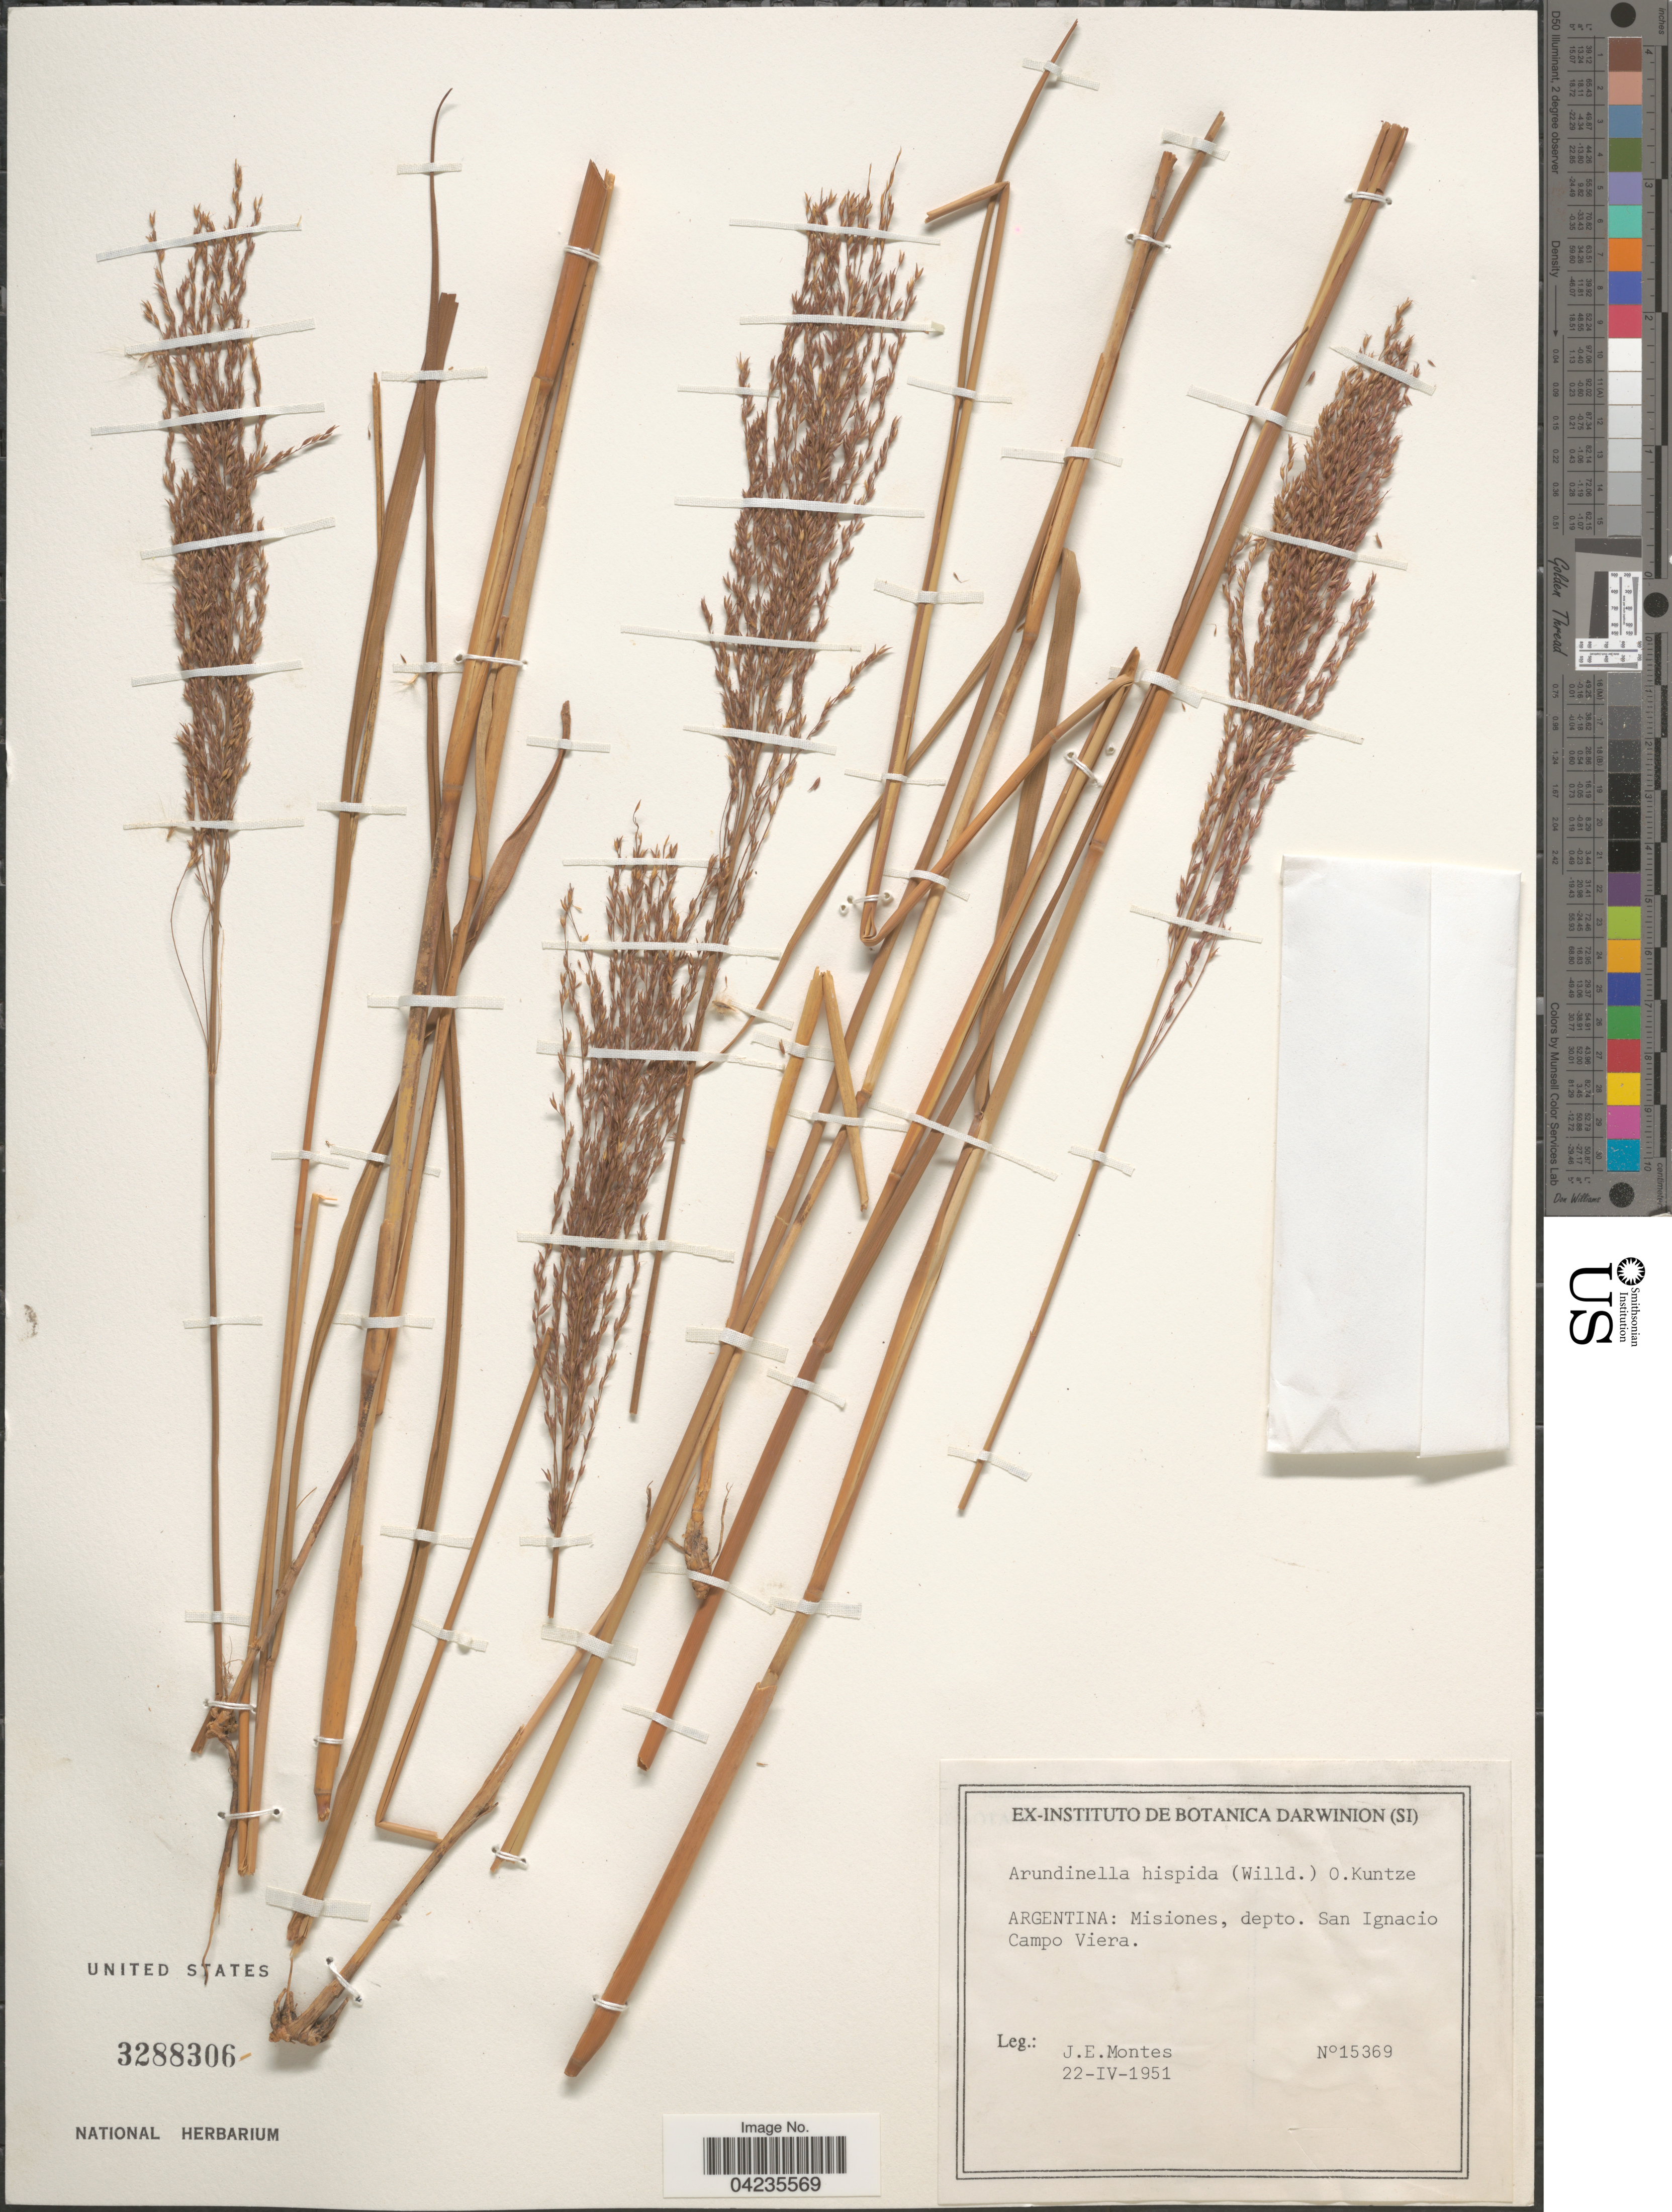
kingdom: Plantae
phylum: Tracheophyta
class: Liliopsida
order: Poales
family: Poaceae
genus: Arundinella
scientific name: Arundinella hispida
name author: (Humb. & Bonpl. ex Willd.) Kuntze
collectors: J. E. Montes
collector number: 15369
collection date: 1951-04-22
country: Argentina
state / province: Misiones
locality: Misiones, depto. San Ignacio. Campo Viera.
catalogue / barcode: US 3288306